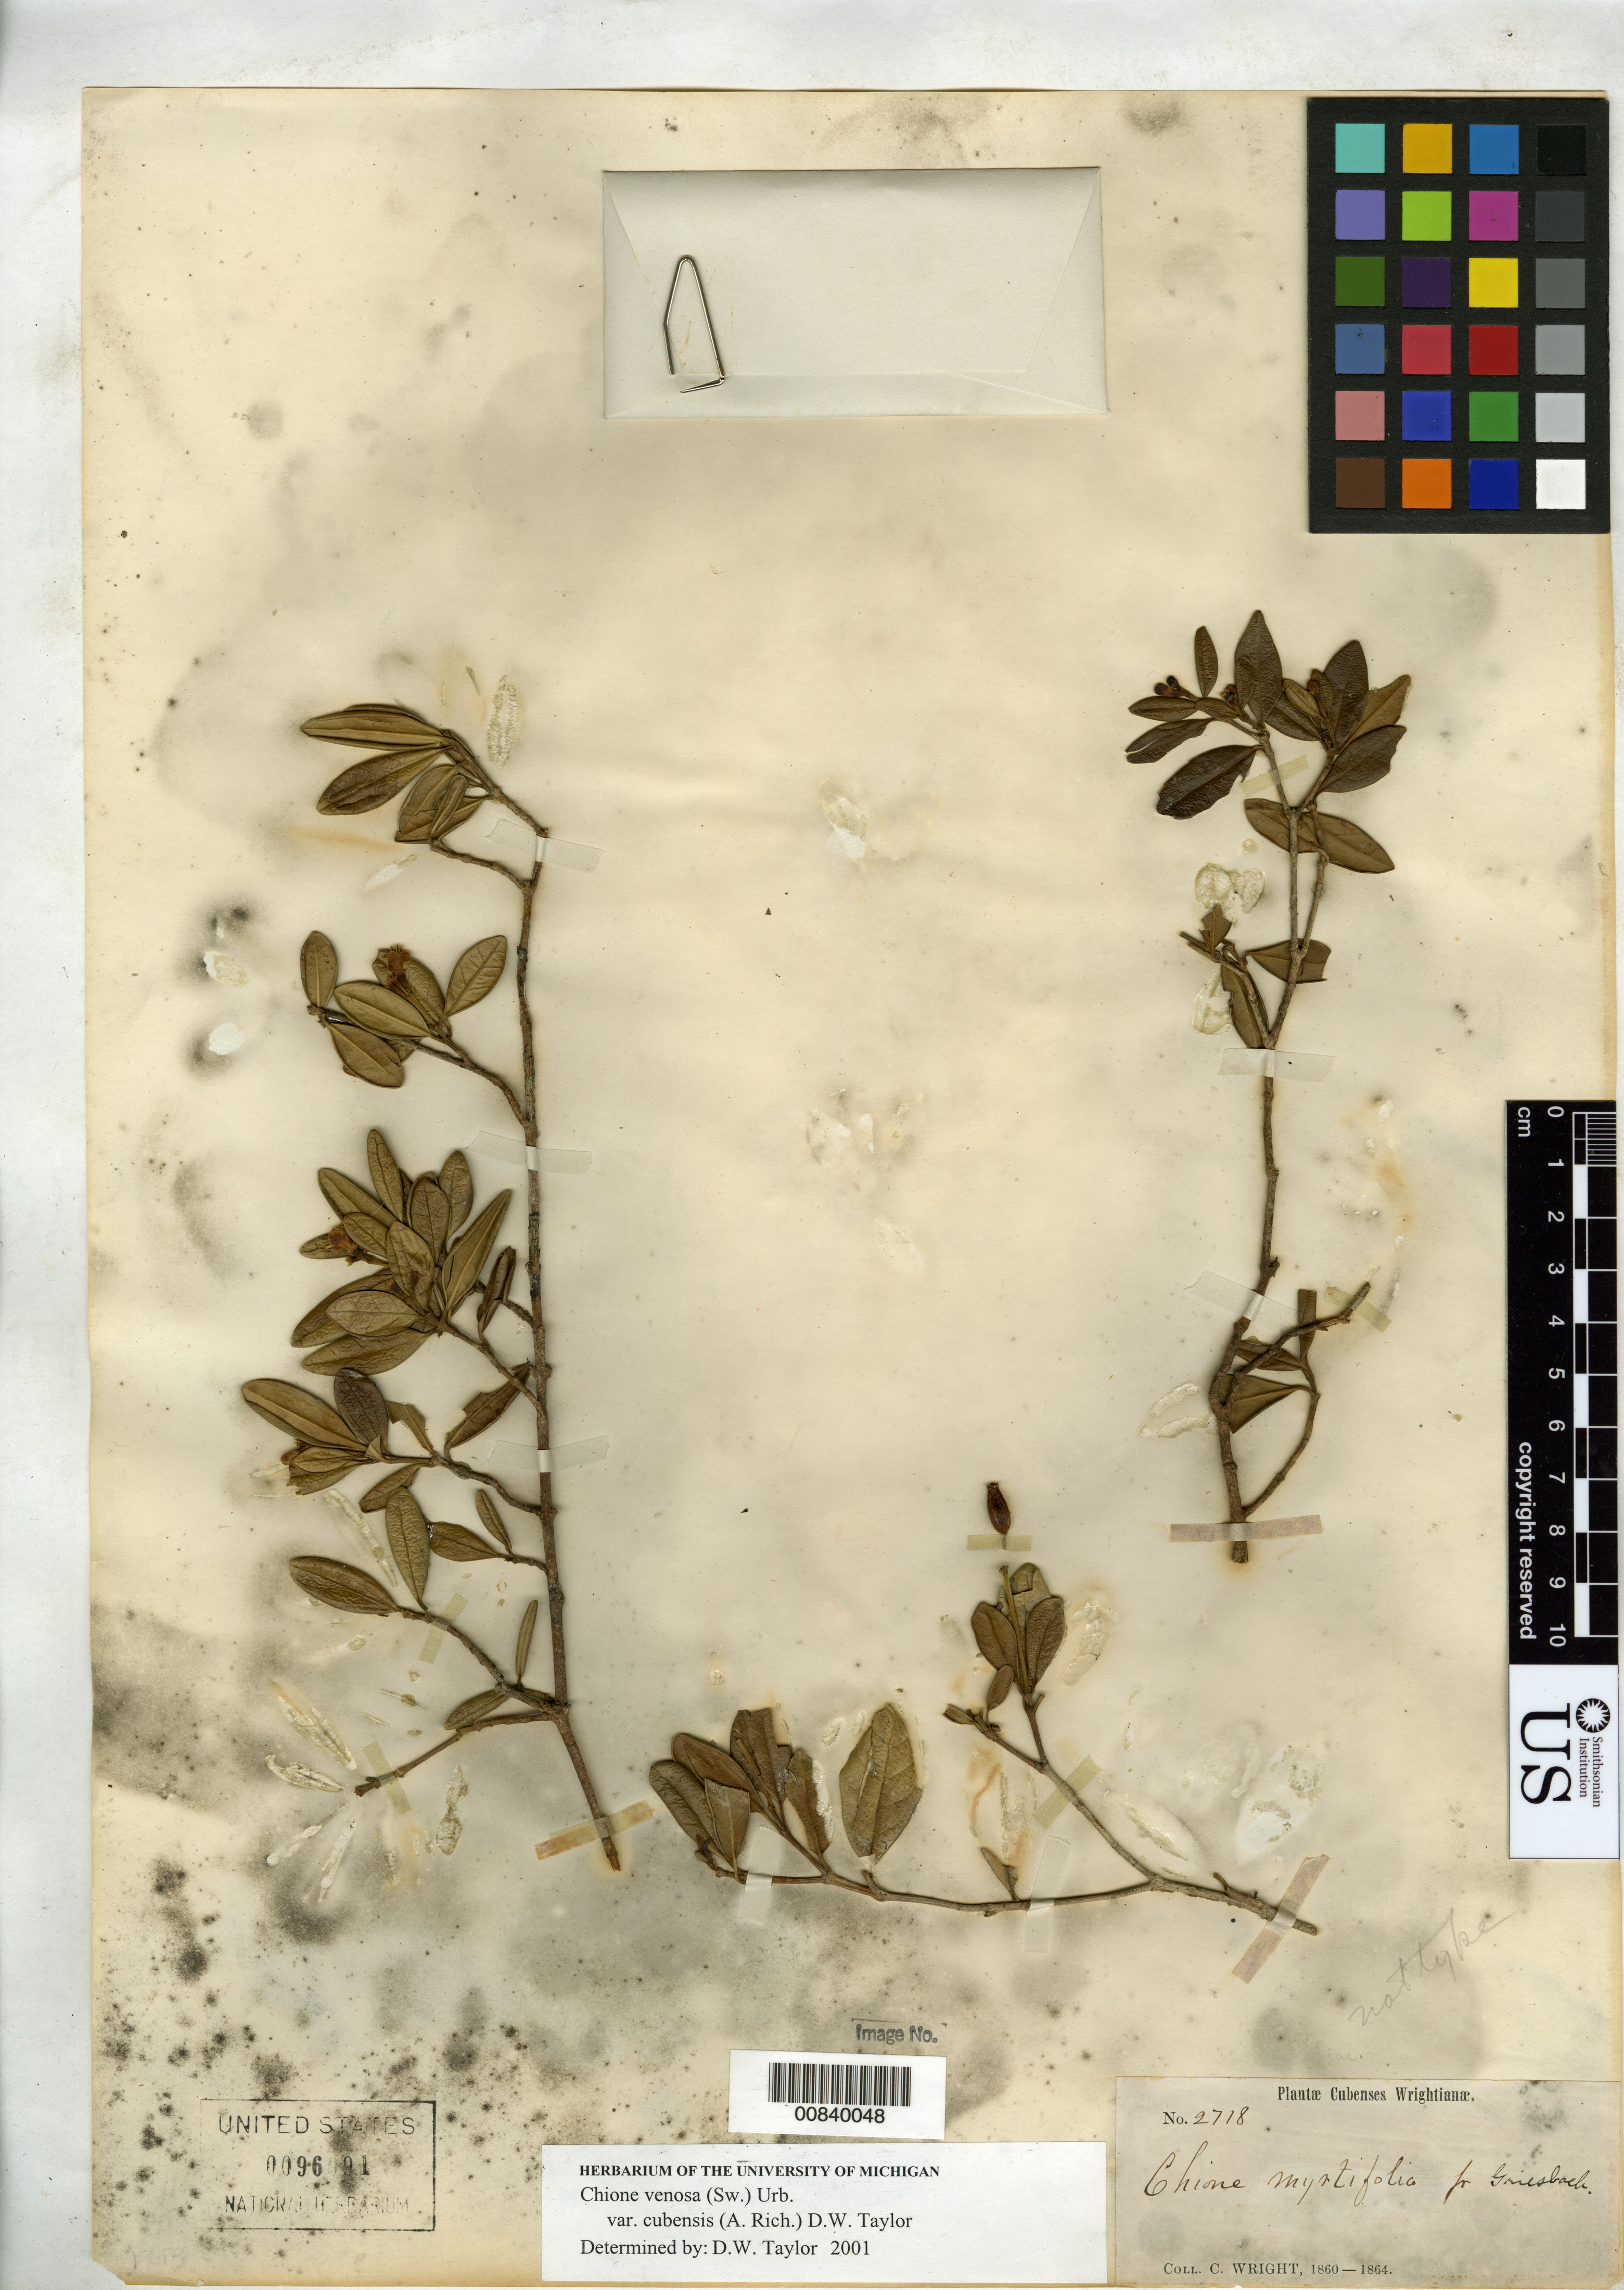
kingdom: Plantae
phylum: Tracheophyta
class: Magnoliopsida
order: Gentianales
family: Rubiaceae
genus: Chione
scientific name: Chione myrtifolia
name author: Griseb.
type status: Syntype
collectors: C. Wright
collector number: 2718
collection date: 1860/1864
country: Cuba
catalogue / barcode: US 96091